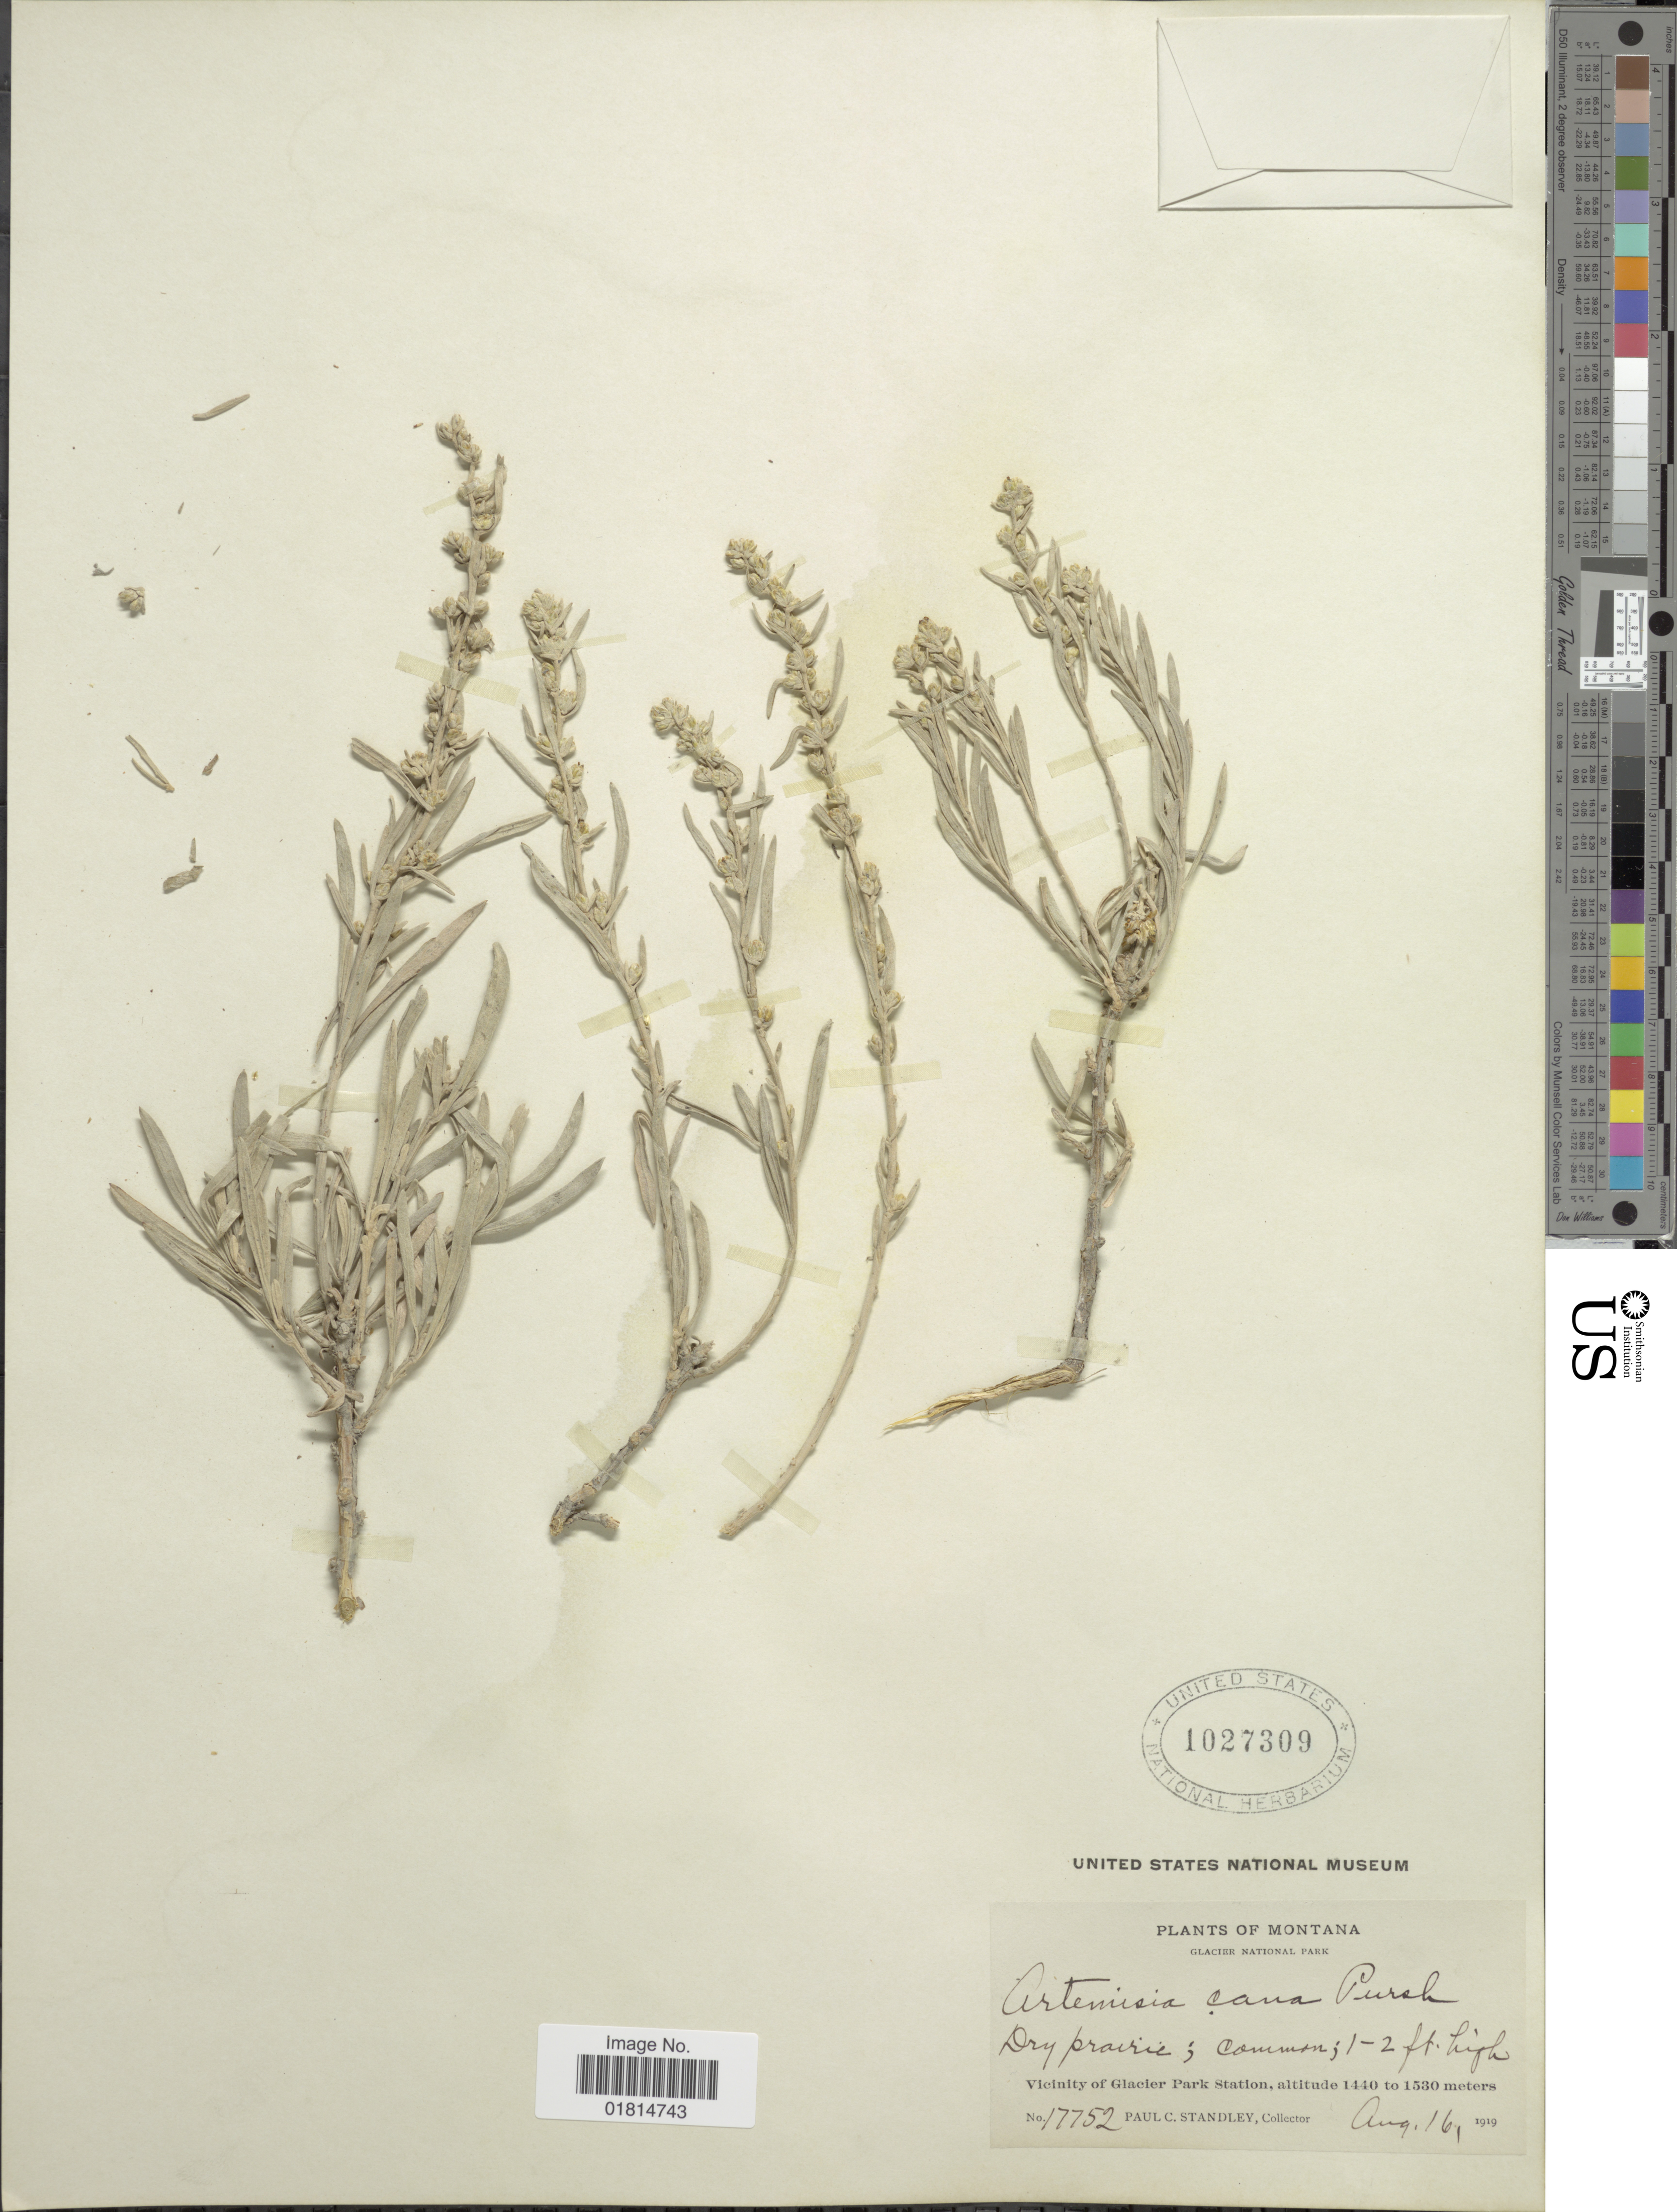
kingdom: Plantae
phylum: Tracheophyta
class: Magnoliopsida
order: Asterales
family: Asteraceae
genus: Artemisia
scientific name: Artemisia cana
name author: Pursh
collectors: P. C. Standley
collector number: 17752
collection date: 1919-08-16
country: United States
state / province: Montana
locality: Glacier National Park. Vicinity of Glacier Park Station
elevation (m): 1440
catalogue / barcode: US 1027309